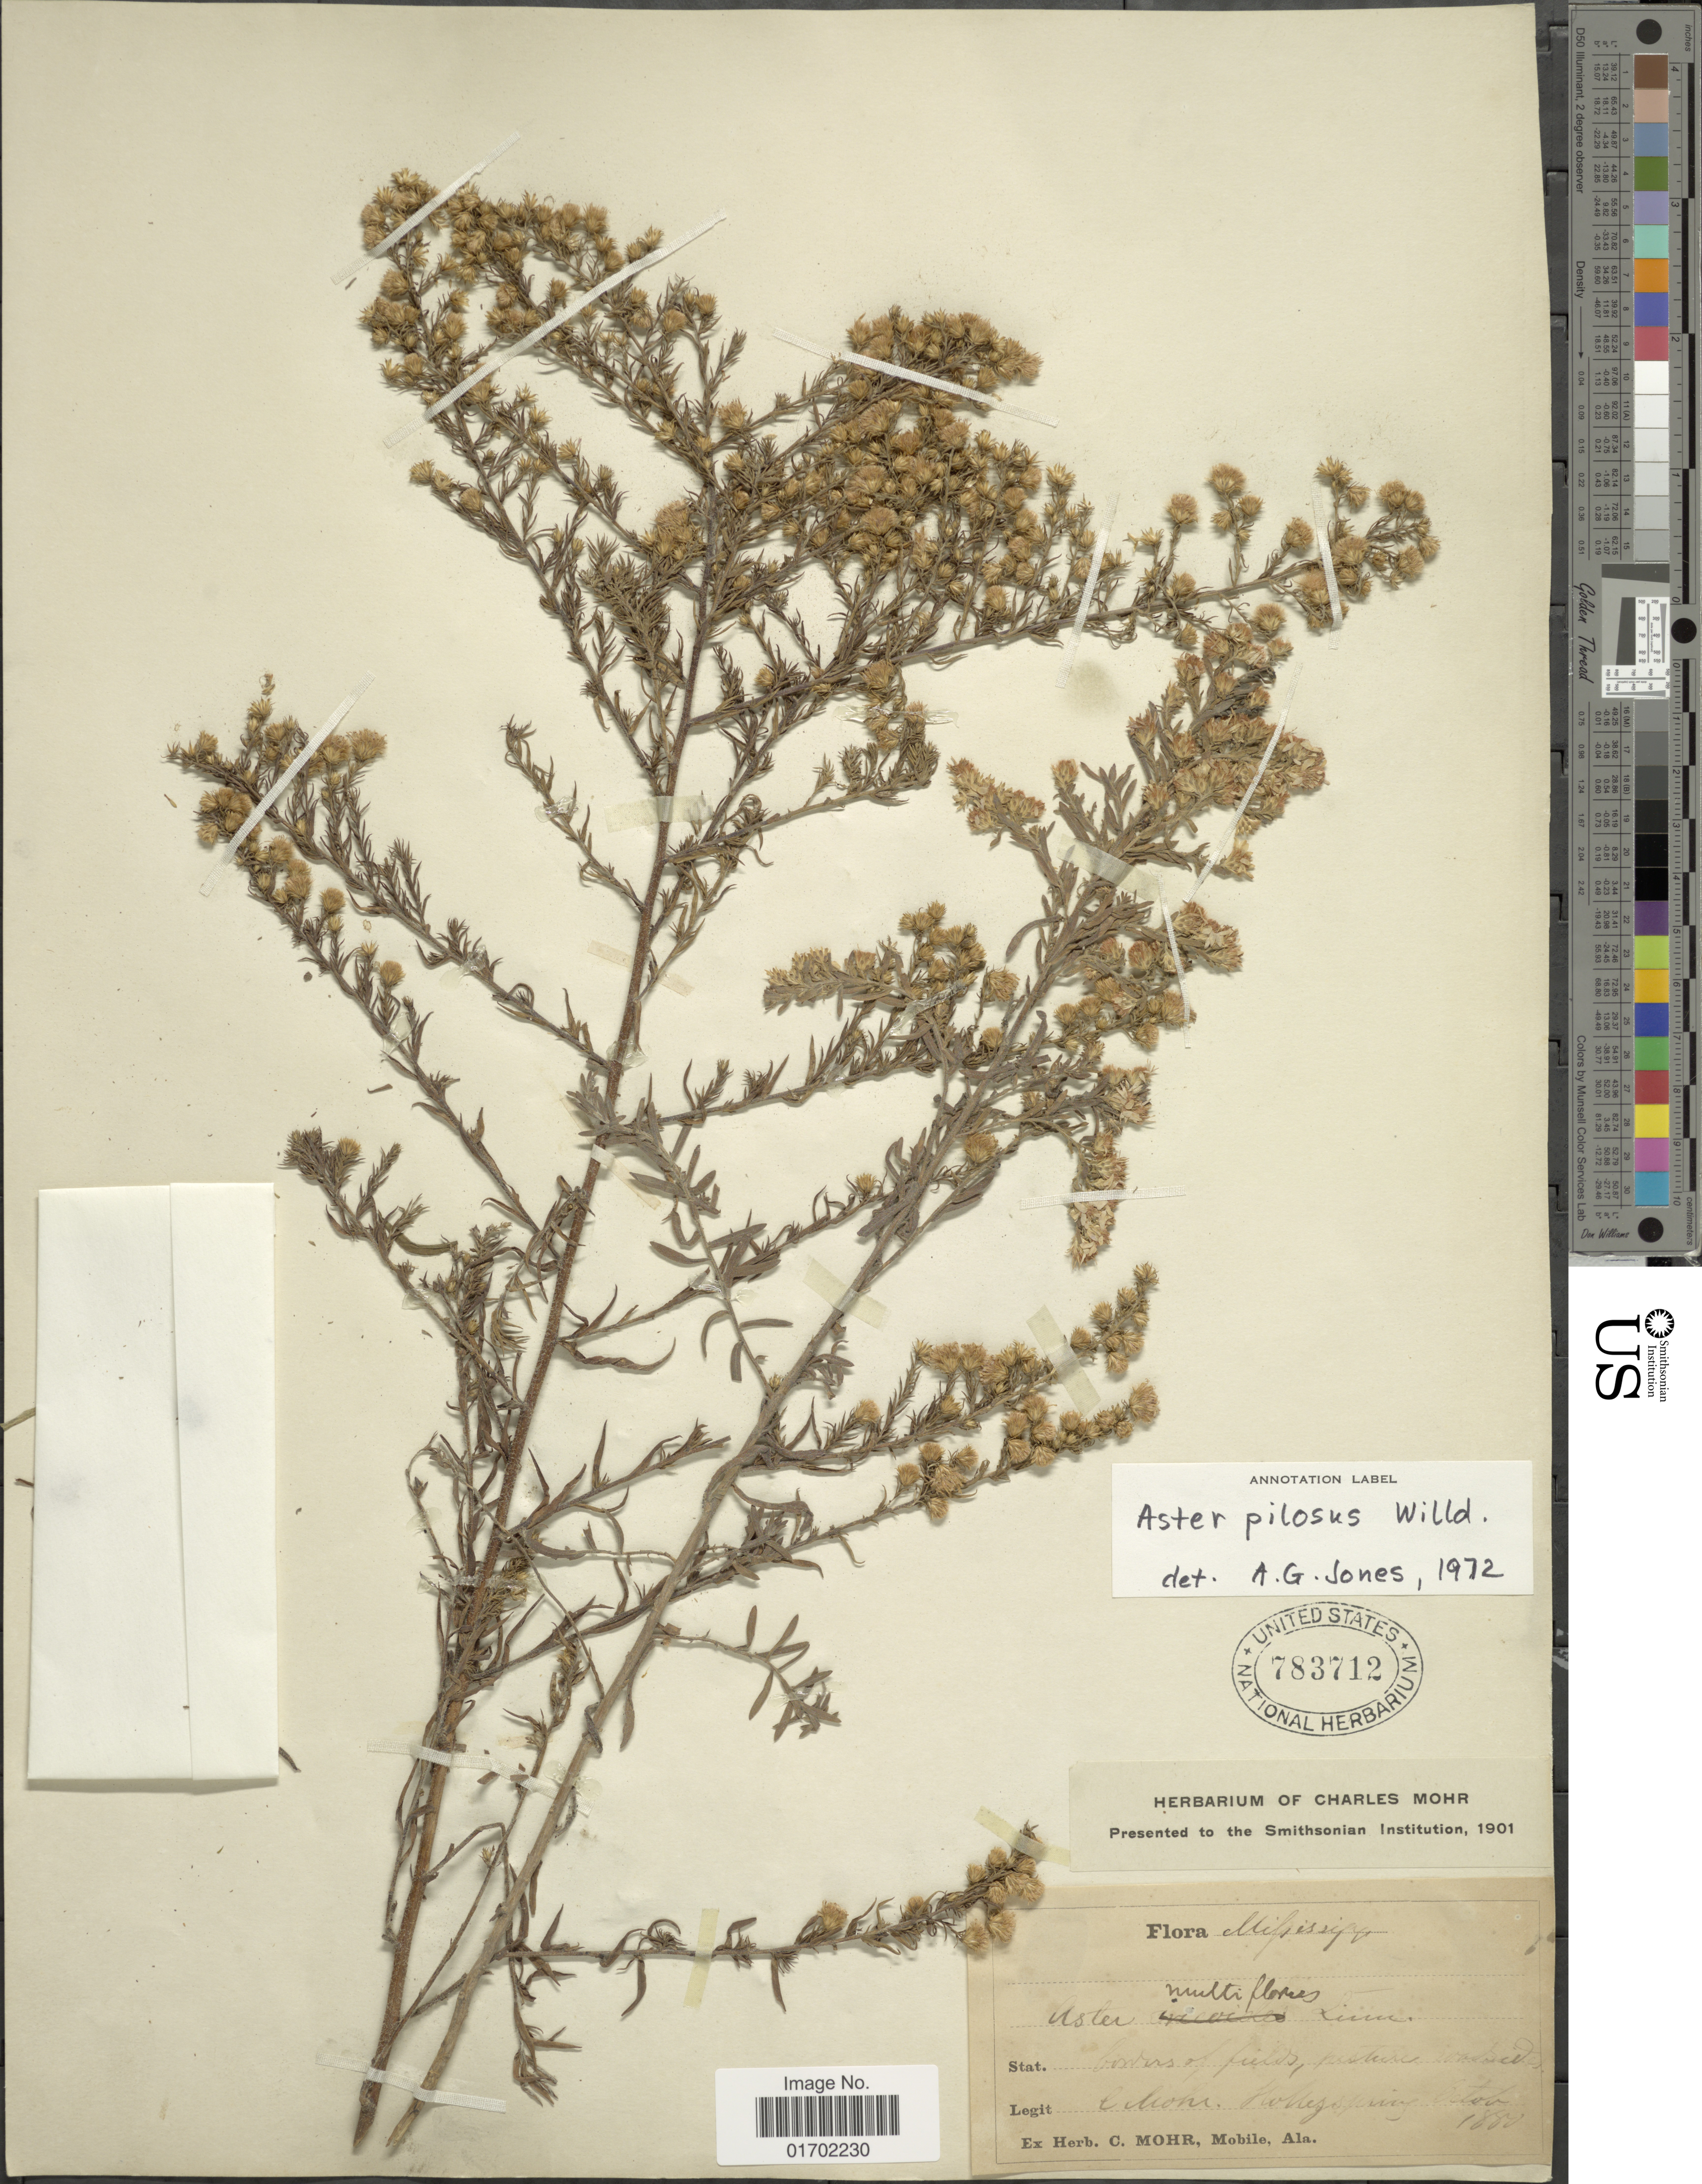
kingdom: Plantae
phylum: Tracheophyta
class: Magnoliopsida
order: Asterales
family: Asteraceae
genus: Symphyotrichum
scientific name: Symphyotrichum pilosum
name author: (Willd.) G.L. Nesom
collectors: Mohr, C. T. (herbarium)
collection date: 1880-10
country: United States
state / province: Mississippi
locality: Holly Springs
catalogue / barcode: US 783712